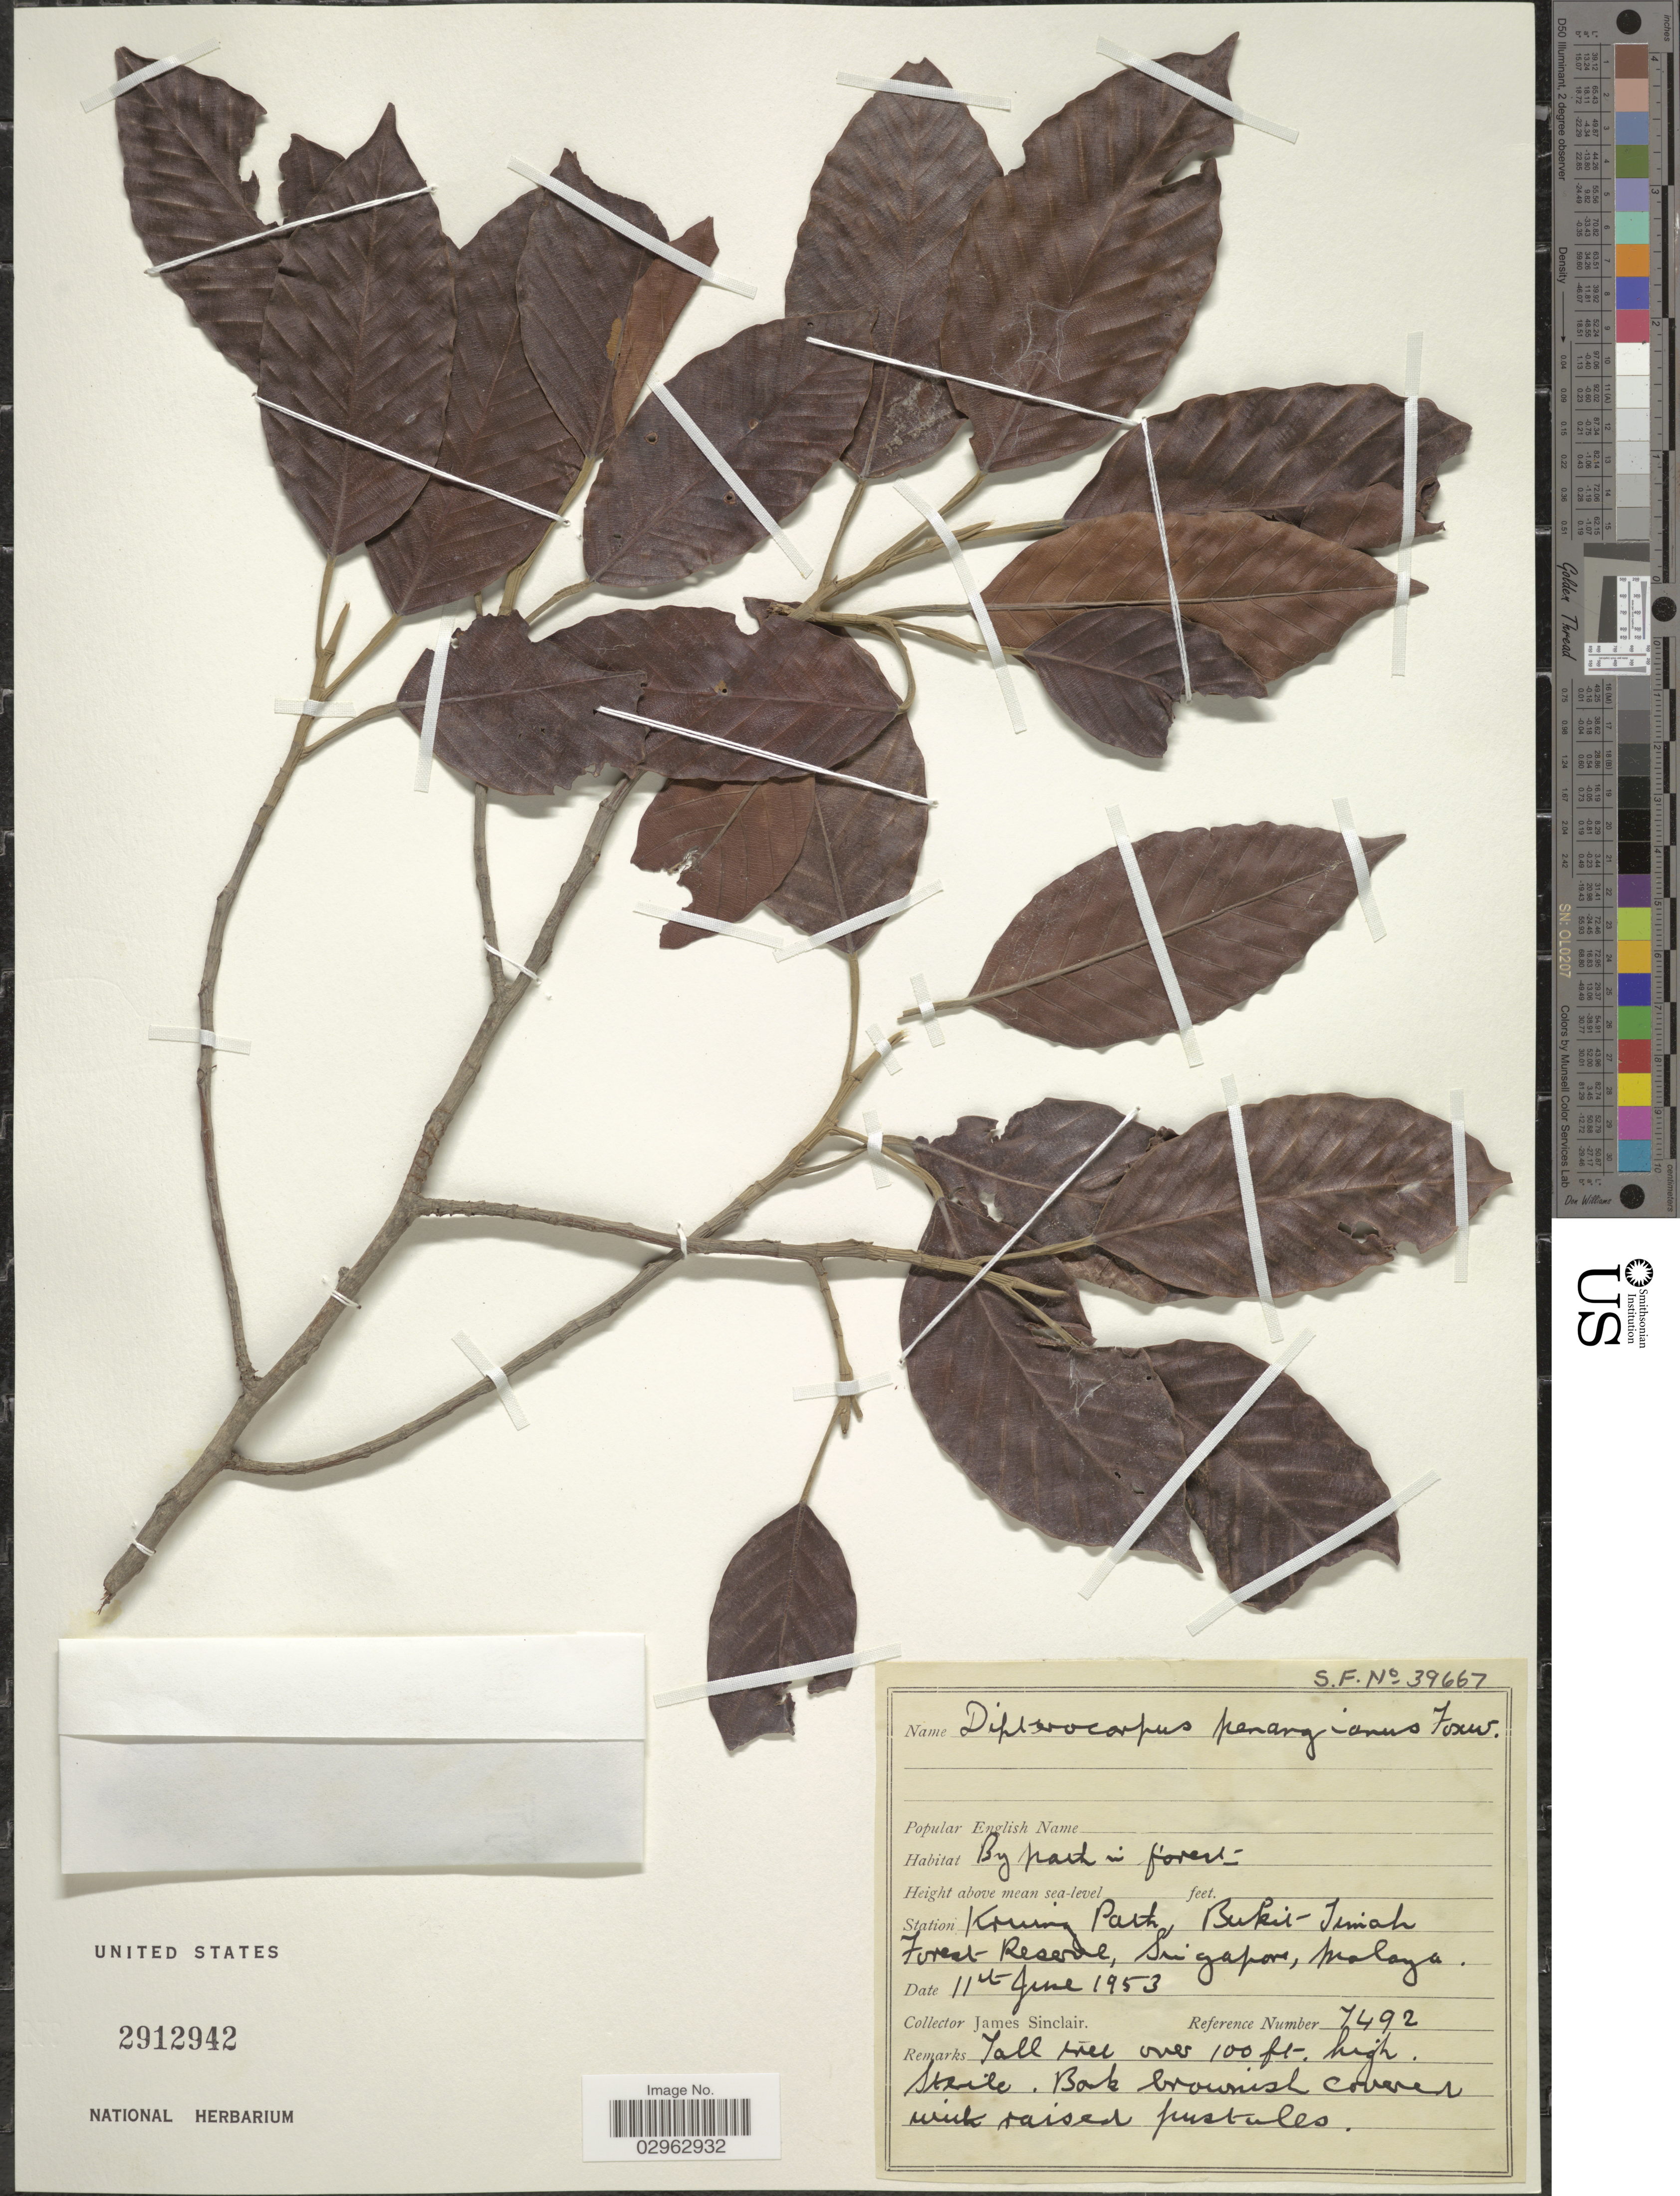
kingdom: Plantae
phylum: Tracheophyta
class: Magnoliopsida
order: Malvales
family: Dipterocarpaceae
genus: Dipterocarpus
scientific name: Dipterocarpus penangianus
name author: Foxw.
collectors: J. Sinclair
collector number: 7492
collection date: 1953-06-11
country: Singapore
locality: Station Kruing Path, Bukit-Timah Forest-Reserve, Malaya.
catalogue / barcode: US 2912942